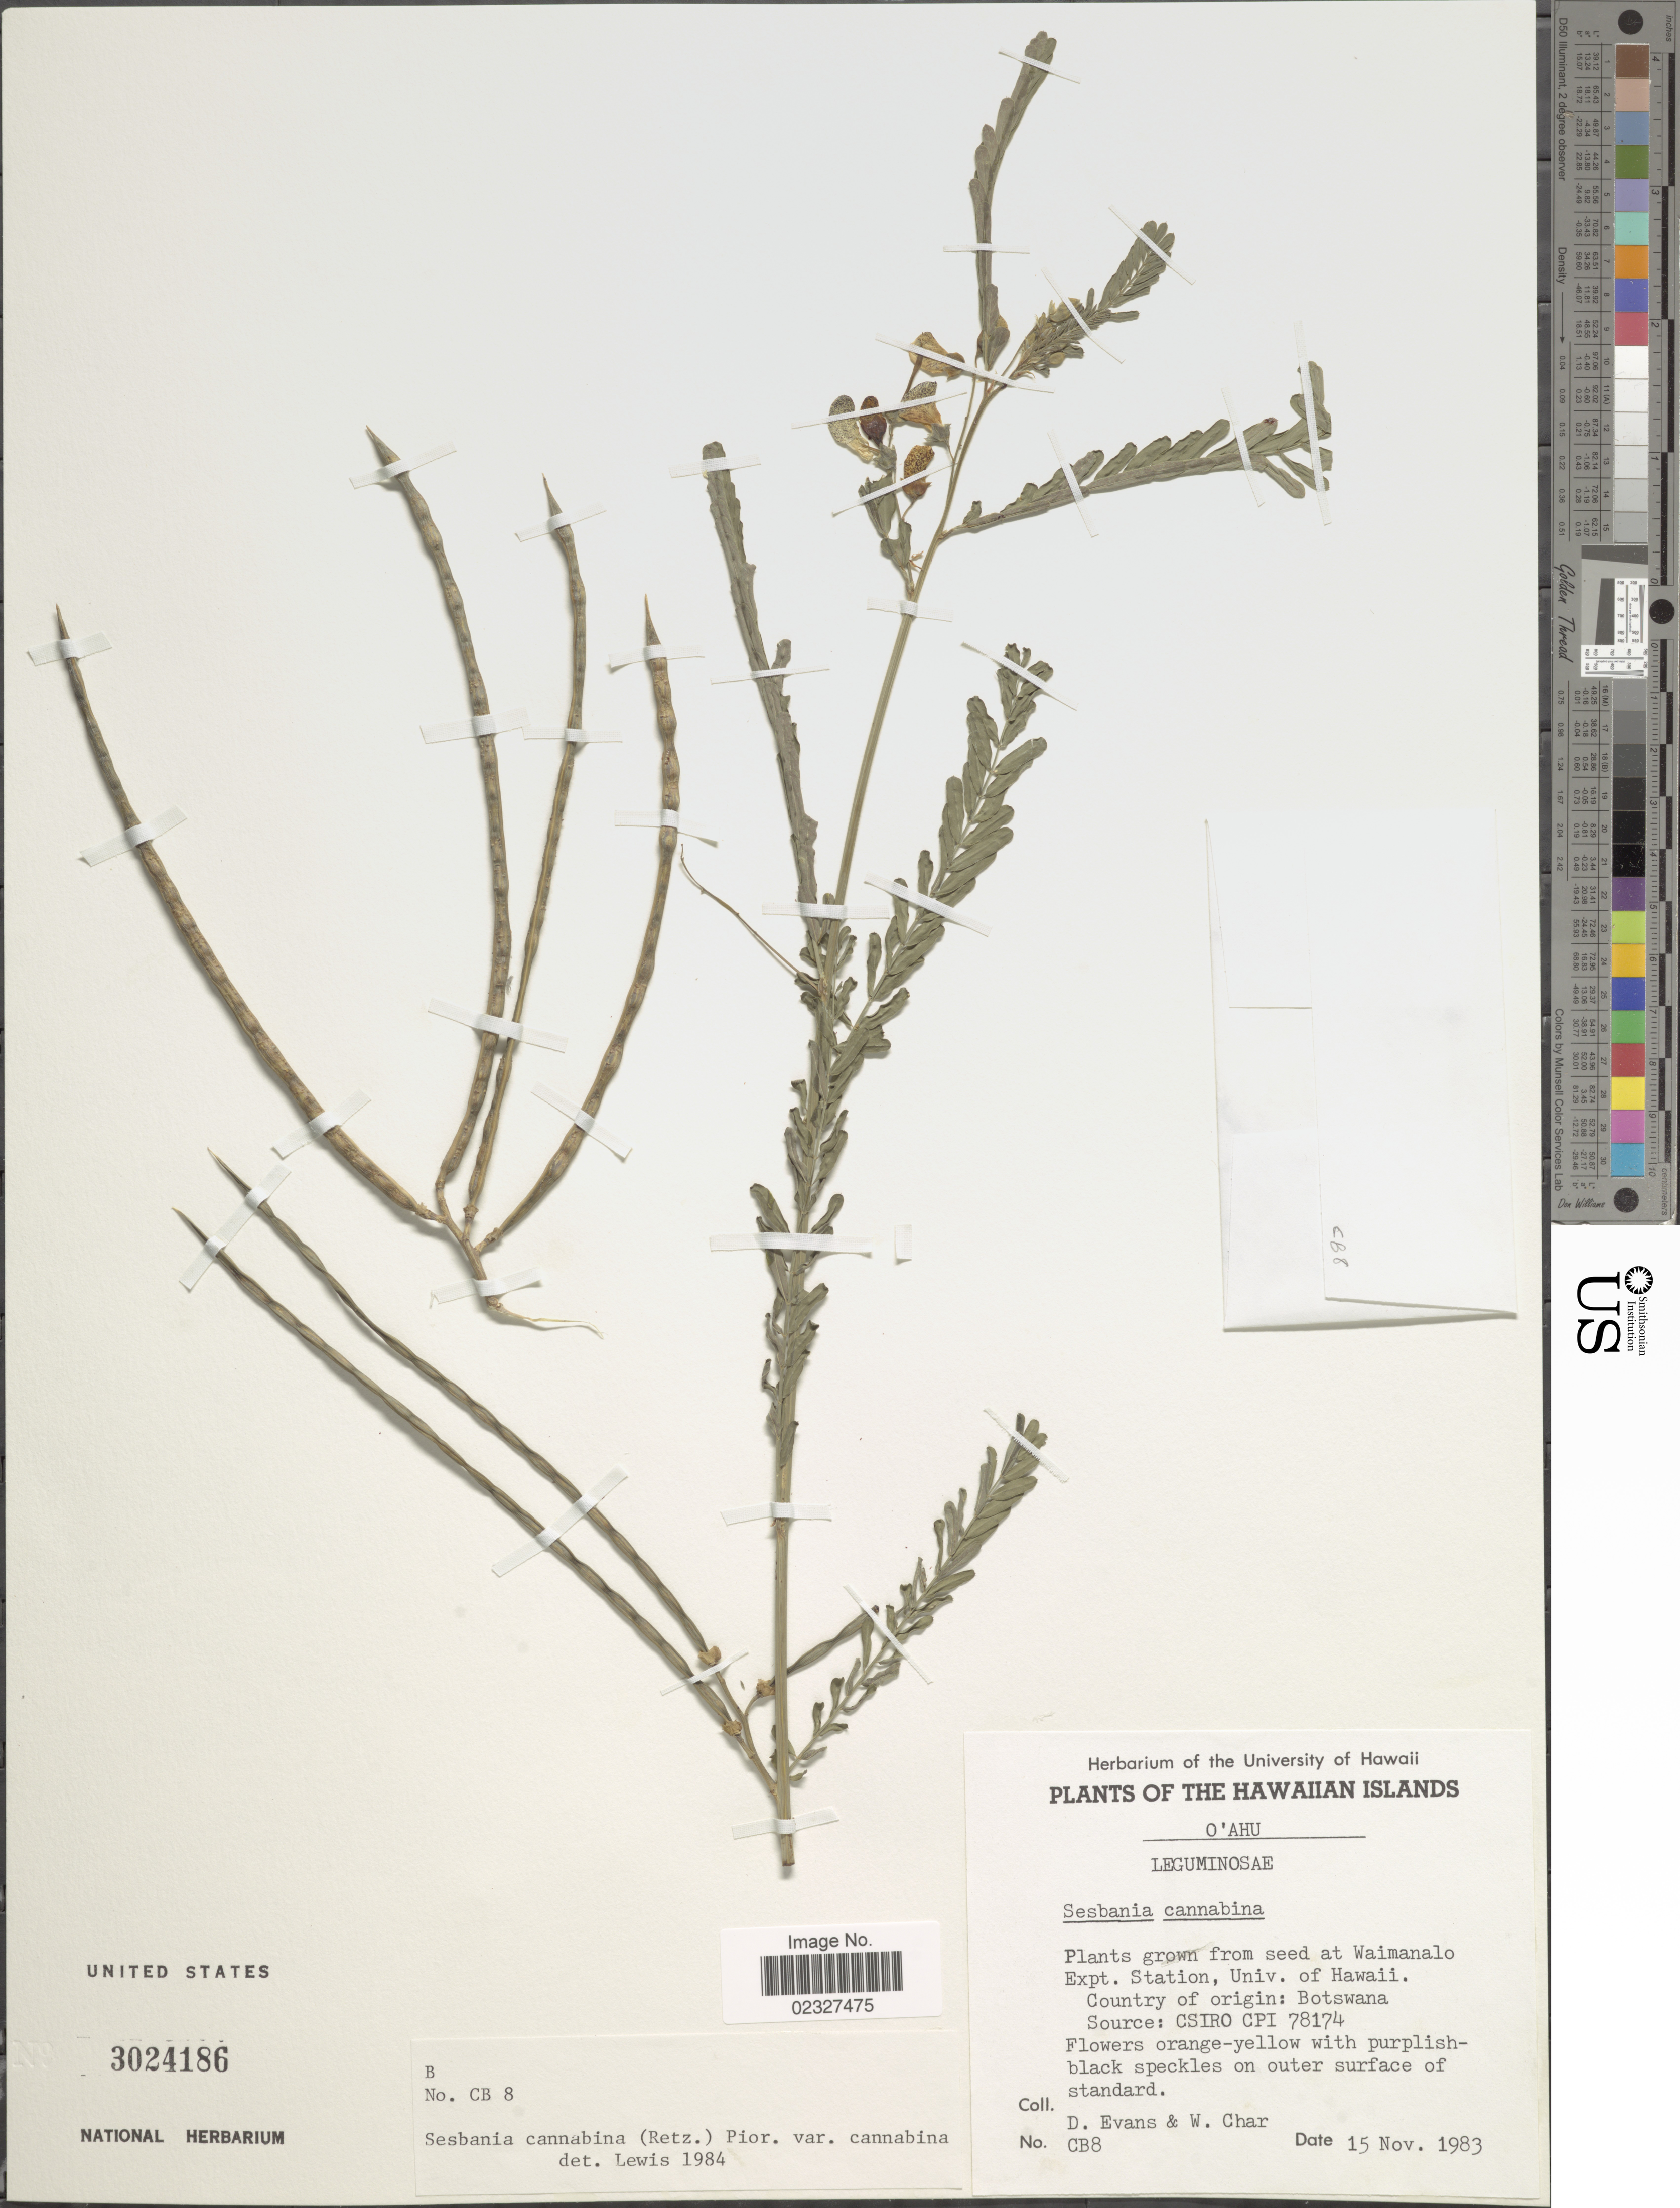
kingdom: Plantae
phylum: Tracheophyta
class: Magnoliopsida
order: Fabales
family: Fabaceae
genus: Sesbania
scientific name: Sesbania cannabina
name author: (Retz.) Poir.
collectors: D. Evans & W. Char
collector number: CB8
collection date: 1983-11-15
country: Botswana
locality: Grown from seed at Waimanalo, Expt. Station, Univ. of Hawaii, country of origin: Botswana, Source: CSIRO CPI 78174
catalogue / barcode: US 3024186